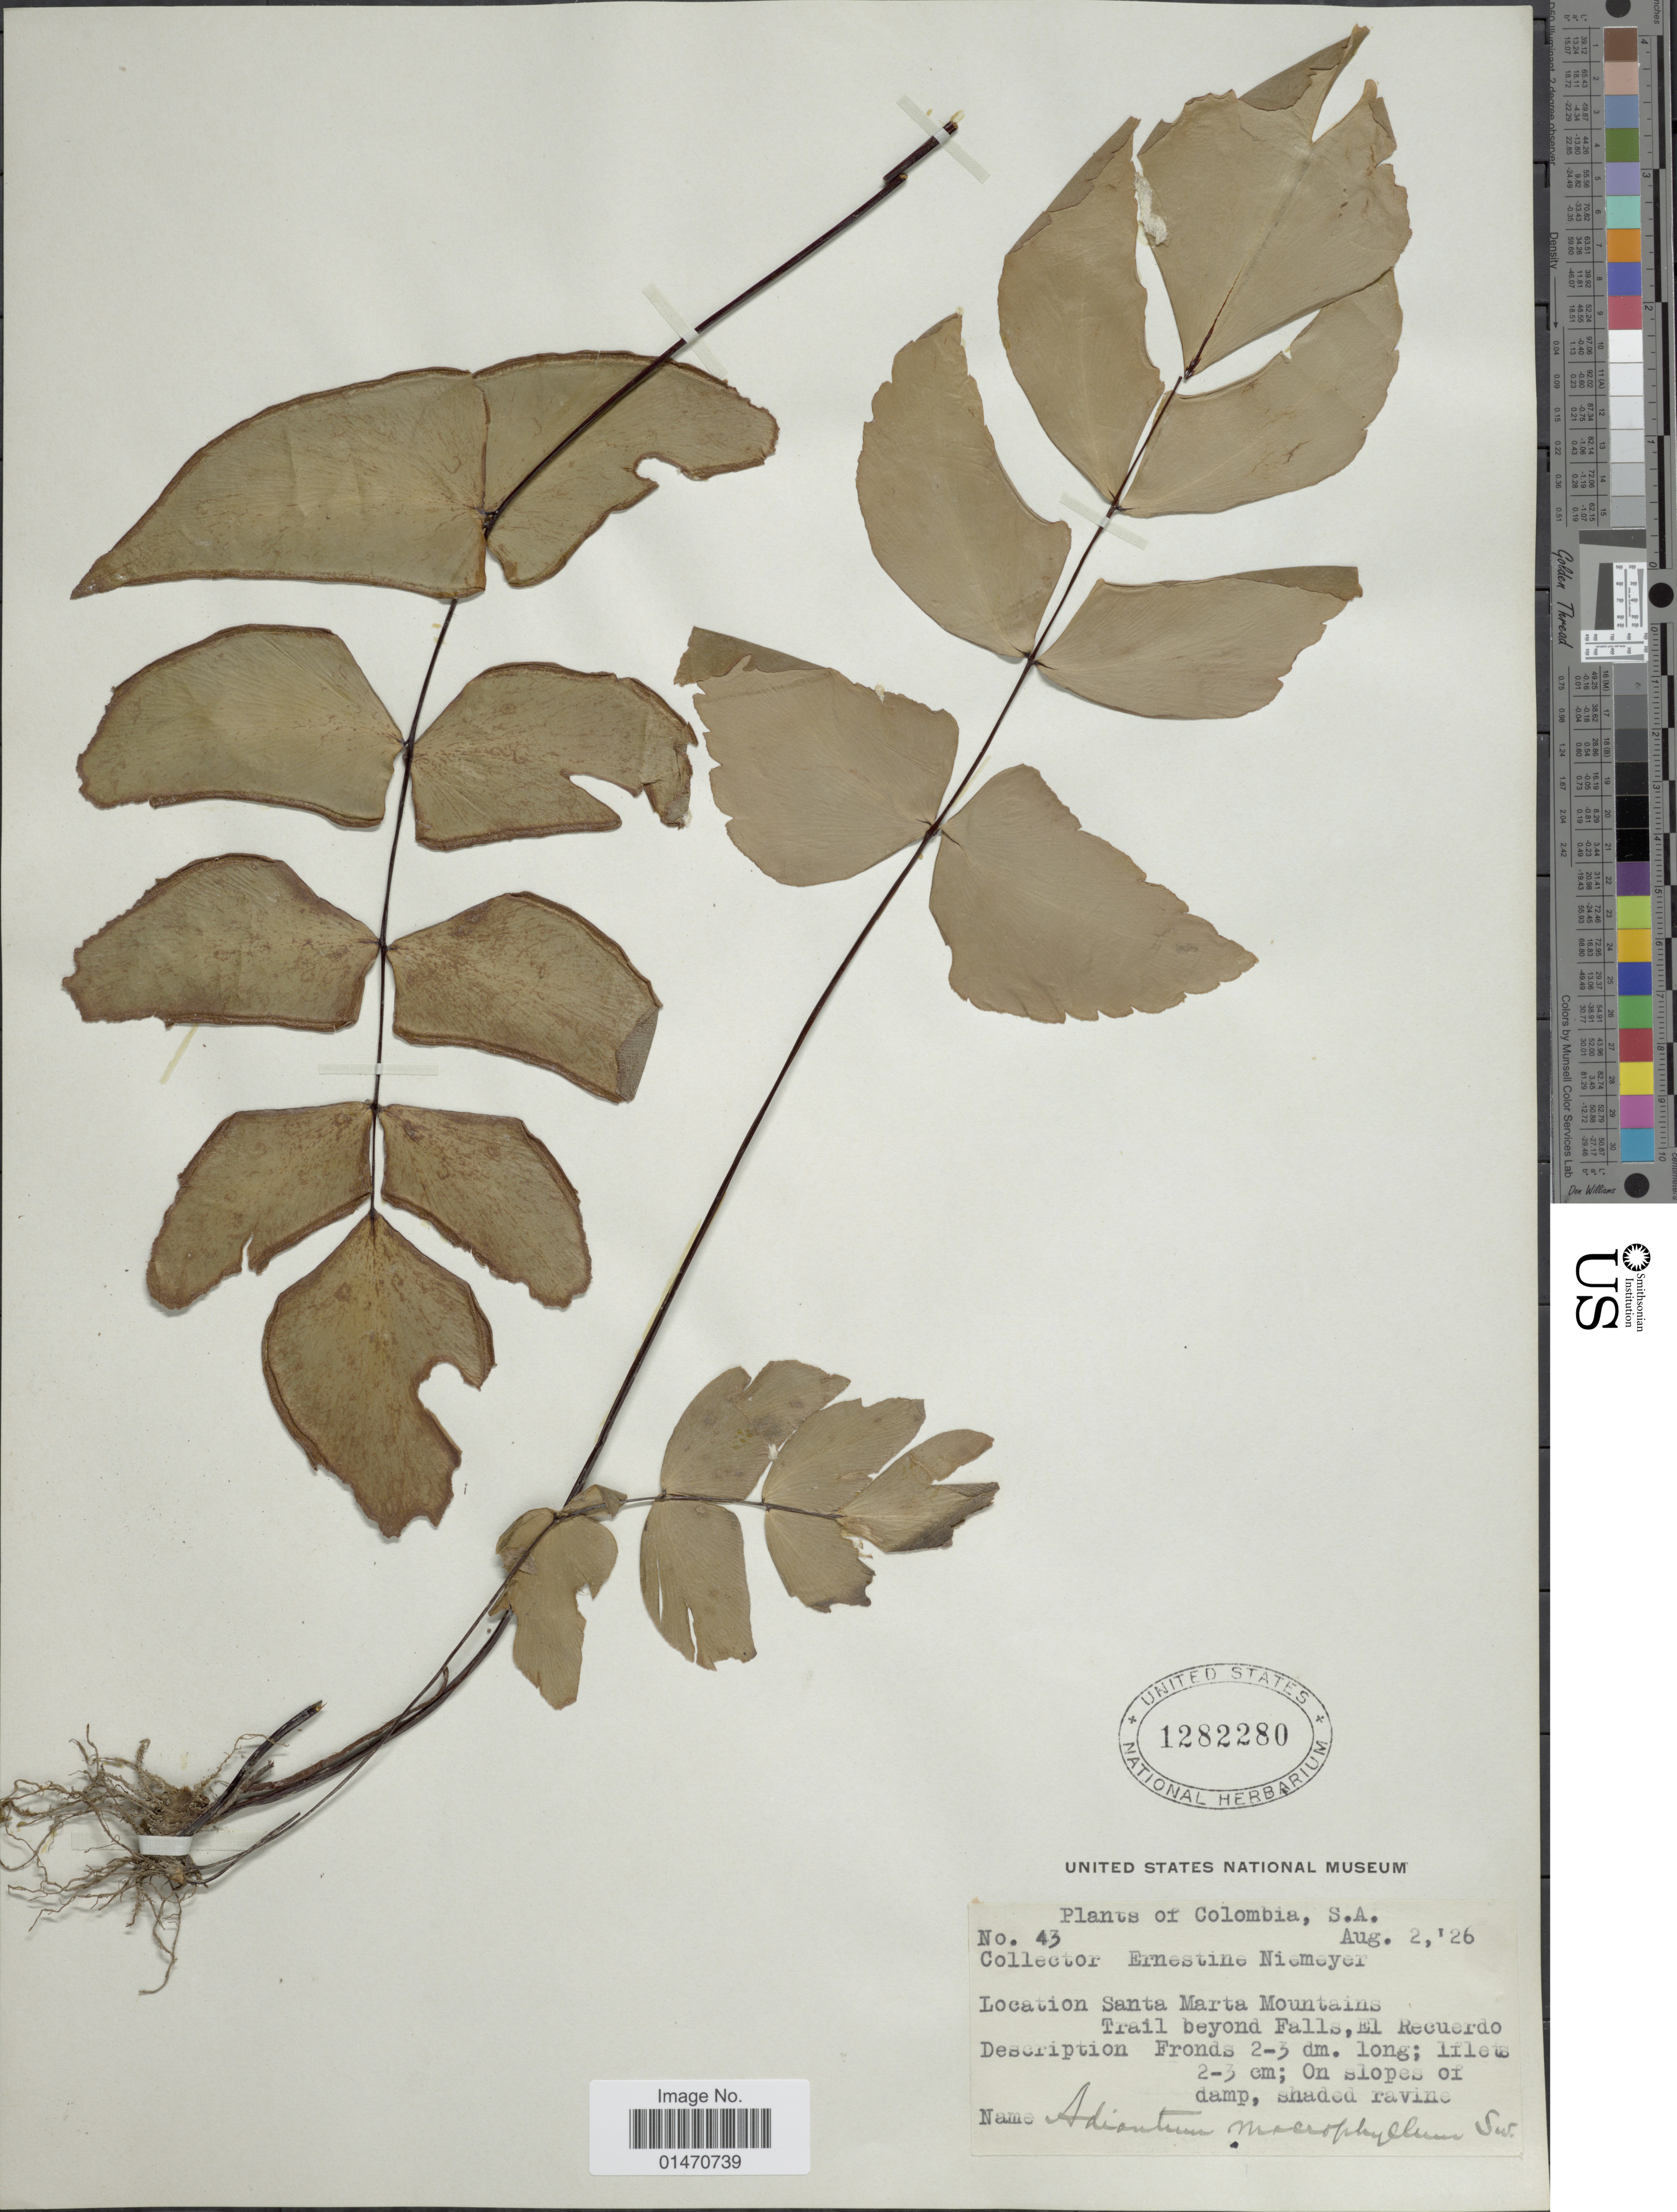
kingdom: Plantae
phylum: Tracheophyta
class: Polypodiopsida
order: Polypodiales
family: Pteridaceae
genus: Adiantum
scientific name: Adiantum macrophyllum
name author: Sw.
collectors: E. Niemeyer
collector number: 43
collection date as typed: Transcribed d/m/y: 2/8/26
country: Colombia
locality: S.A., Santa Marta Mountains, trail beyond Falls, el Recuerdo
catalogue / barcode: US 1282280